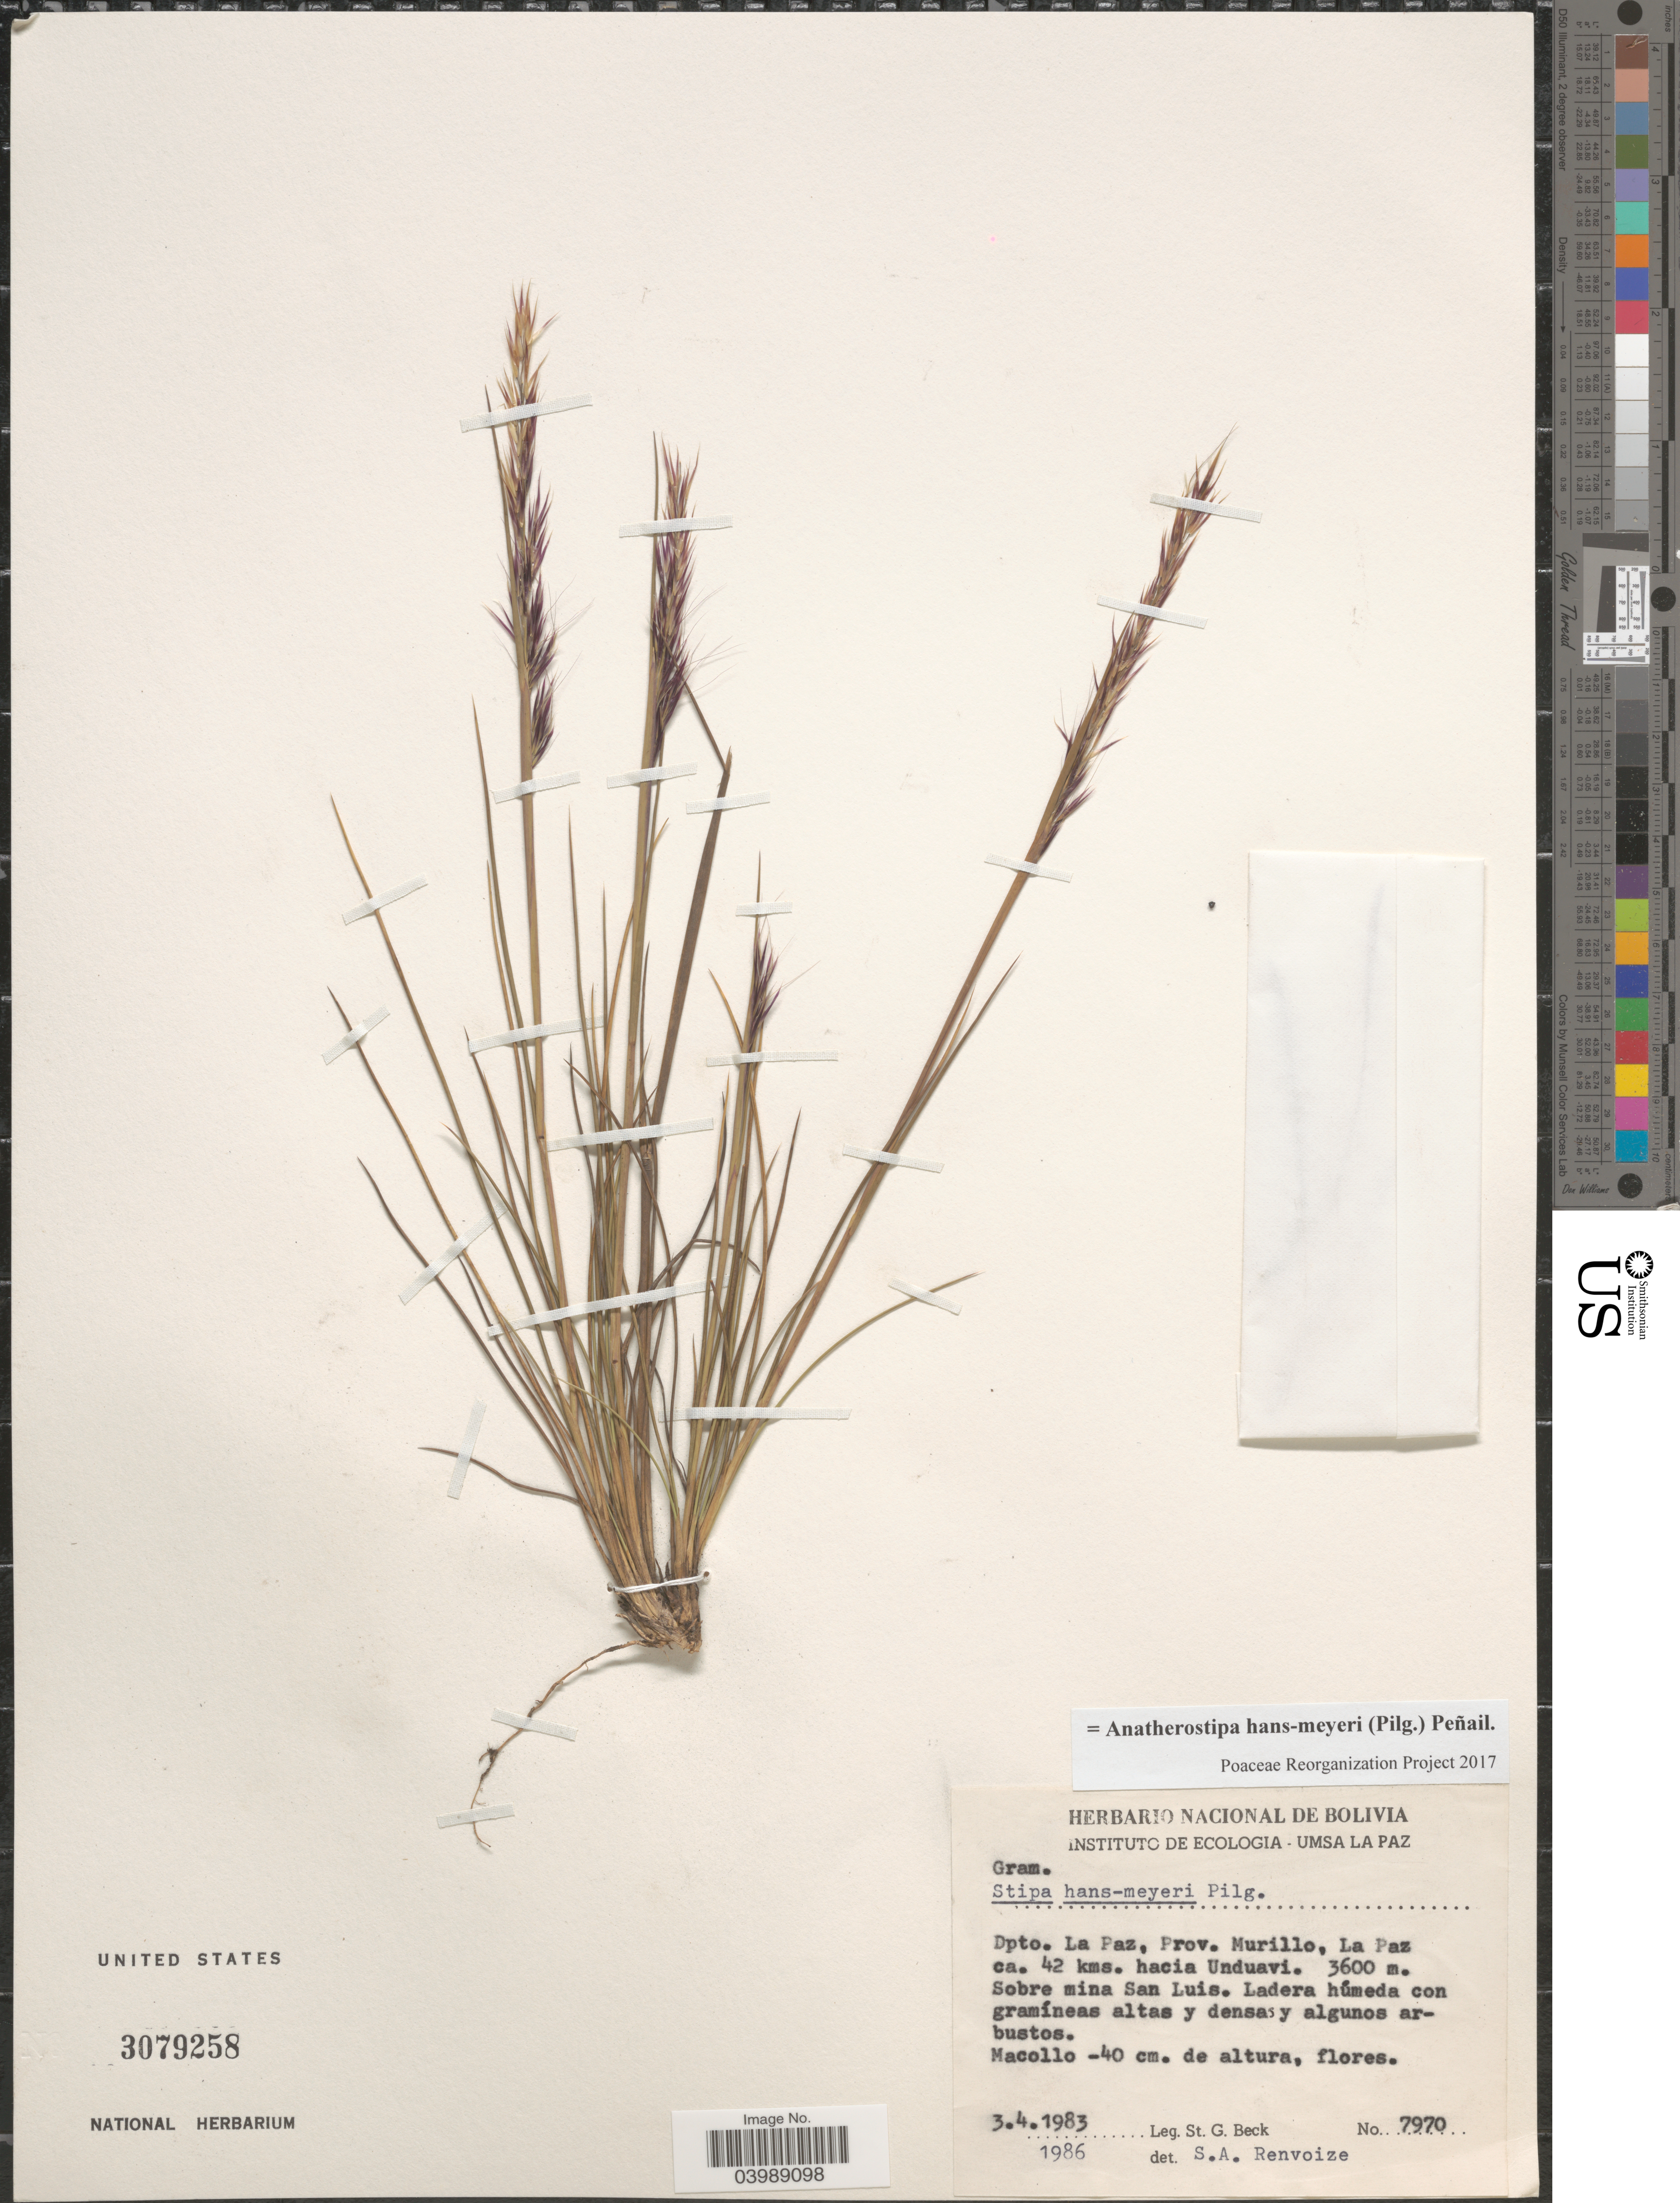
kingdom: Plantae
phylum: Tracheophyta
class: Liliopsida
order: Poales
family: Poaceae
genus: Anatherostipa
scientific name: Anatherostipa hans-meyeri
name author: (Pilg.) Peñailillo B.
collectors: S. G. Beck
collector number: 7970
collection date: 1983-04-03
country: Bolivia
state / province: La Paz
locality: Dpto. La Paz, Prov. Murillo, La Paz ca. 42 kms. hacia Unduavi. Sobre mina San Luis.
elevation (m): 3600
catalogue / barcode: US 3079258